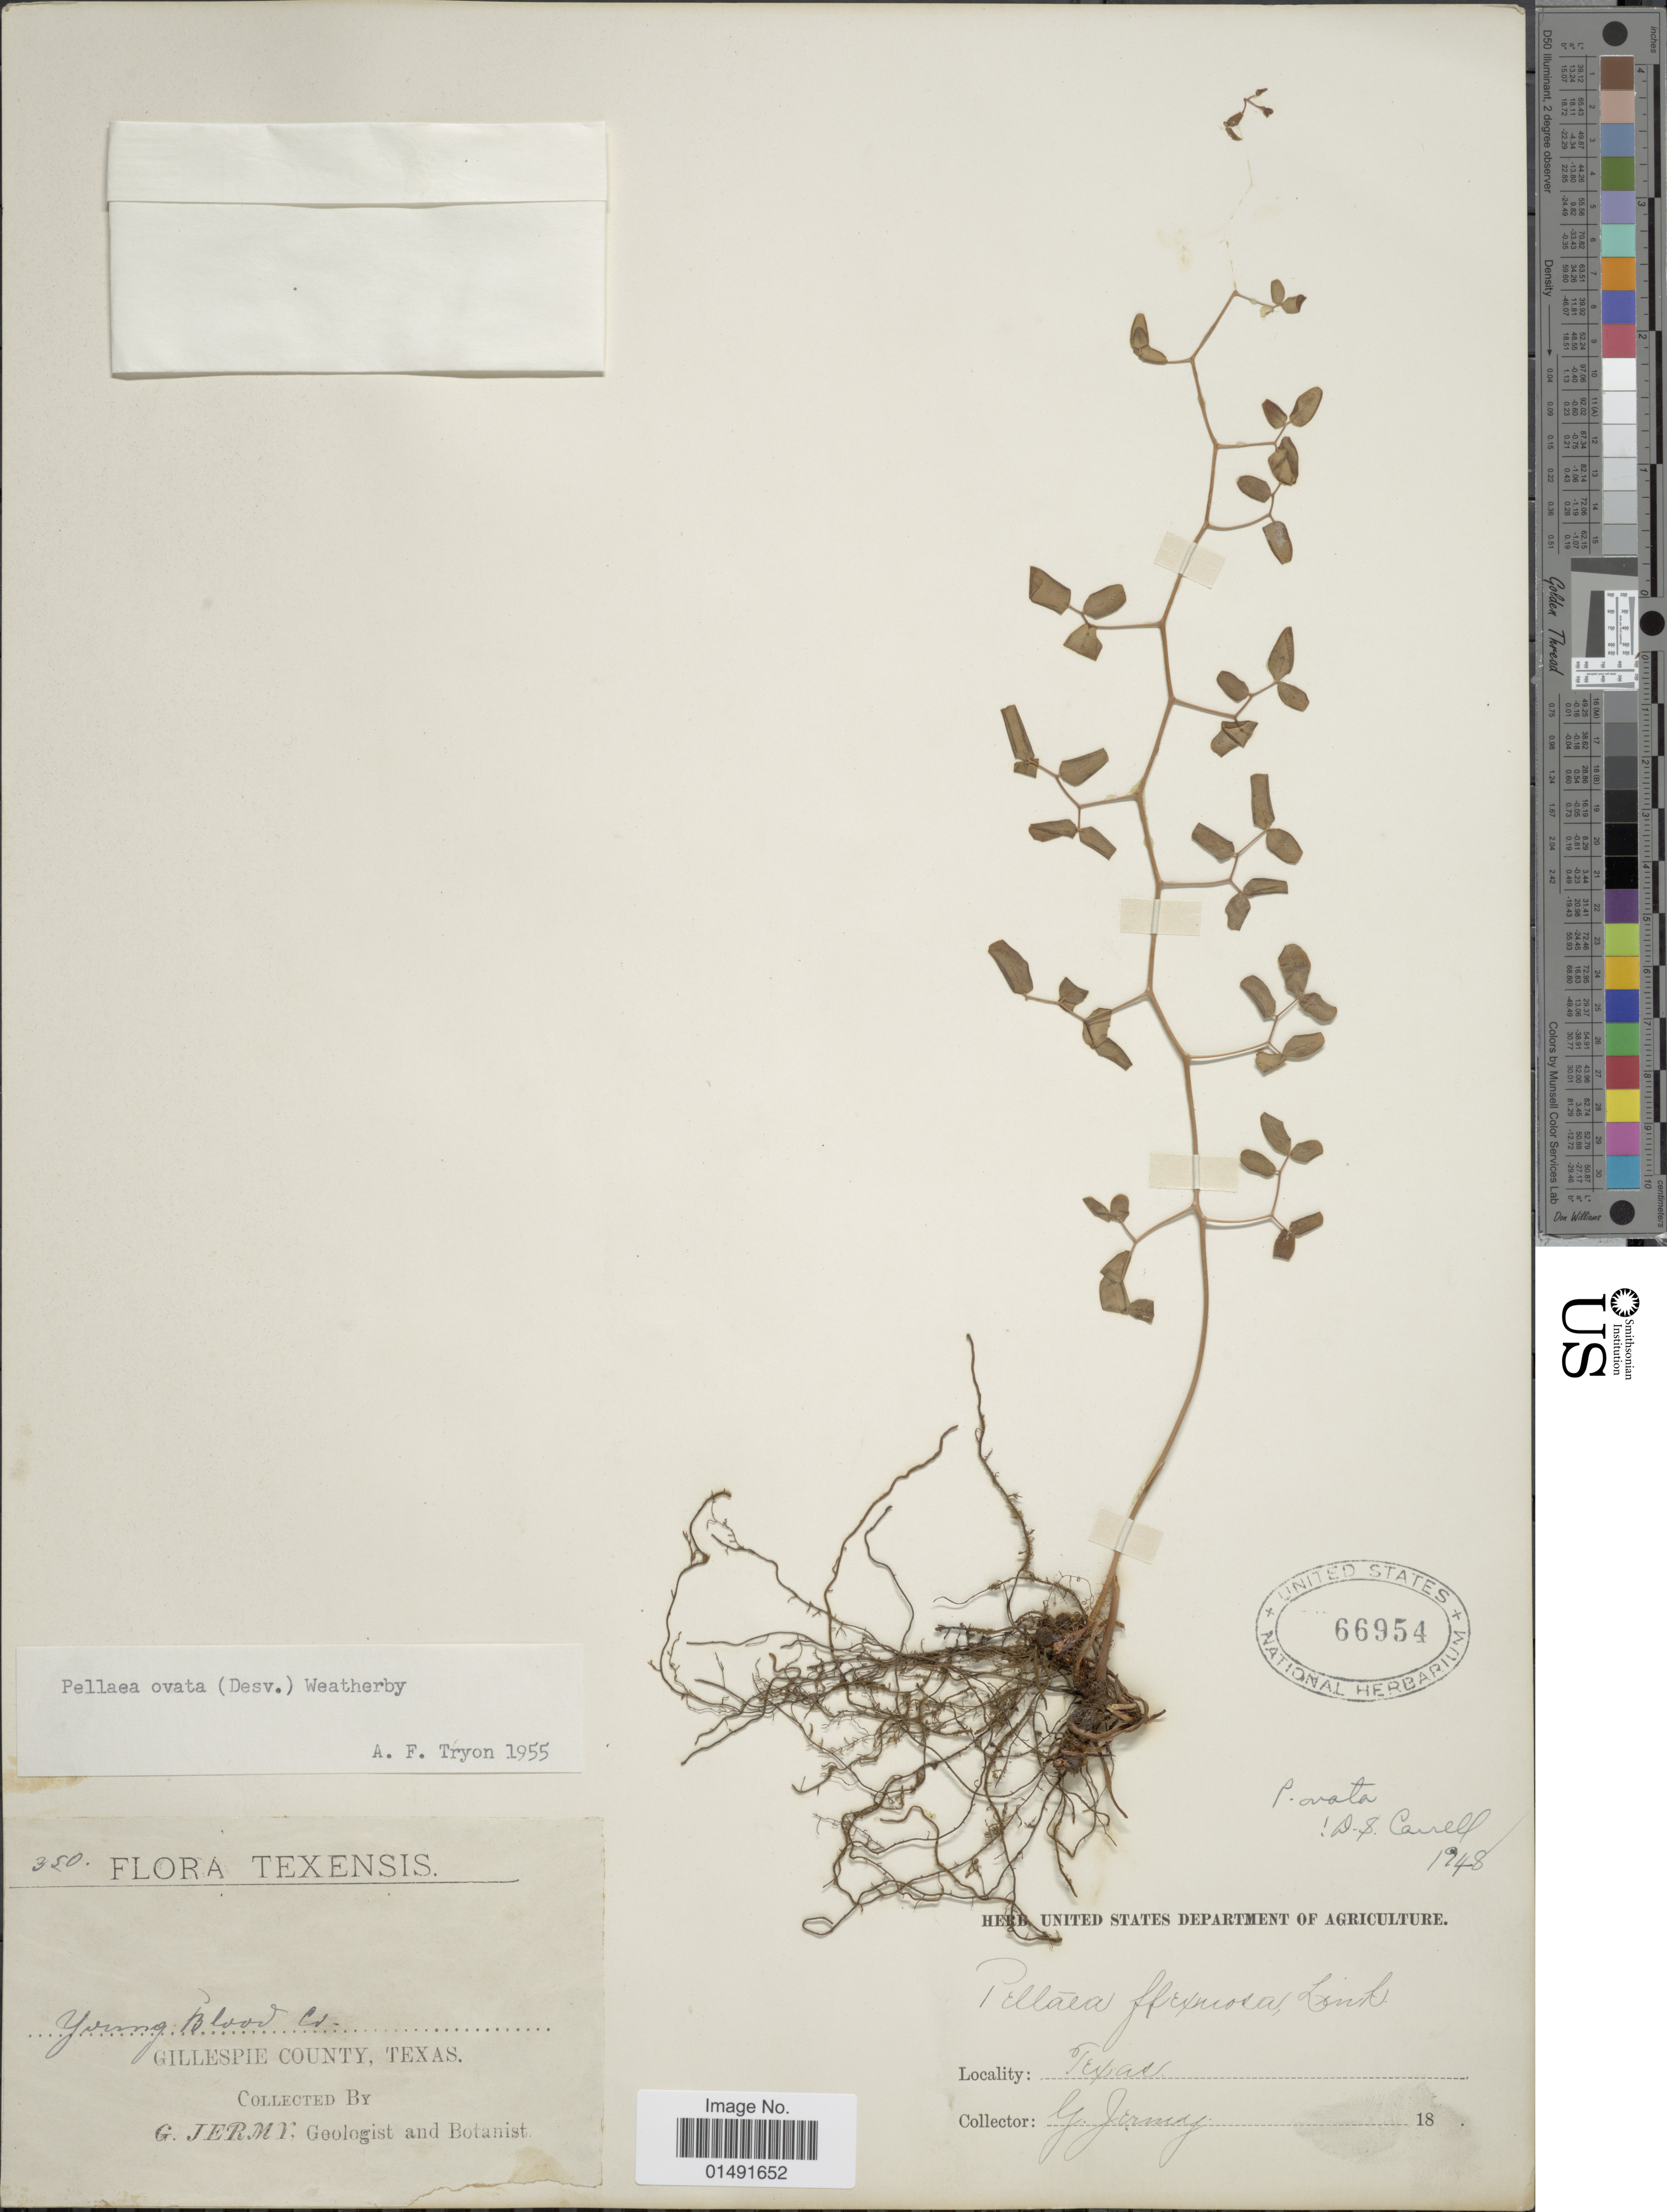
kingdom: Plantae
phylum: Tracheophyta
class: Polypodiopsida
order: Polypodiales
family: Pteridaceae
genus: Pellaea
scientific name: Pellaea ovata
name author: (Desv.) Weath.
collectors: G. Jermy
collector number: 350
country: United States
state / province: Texas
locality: Gillespie County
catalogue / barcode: US 66954